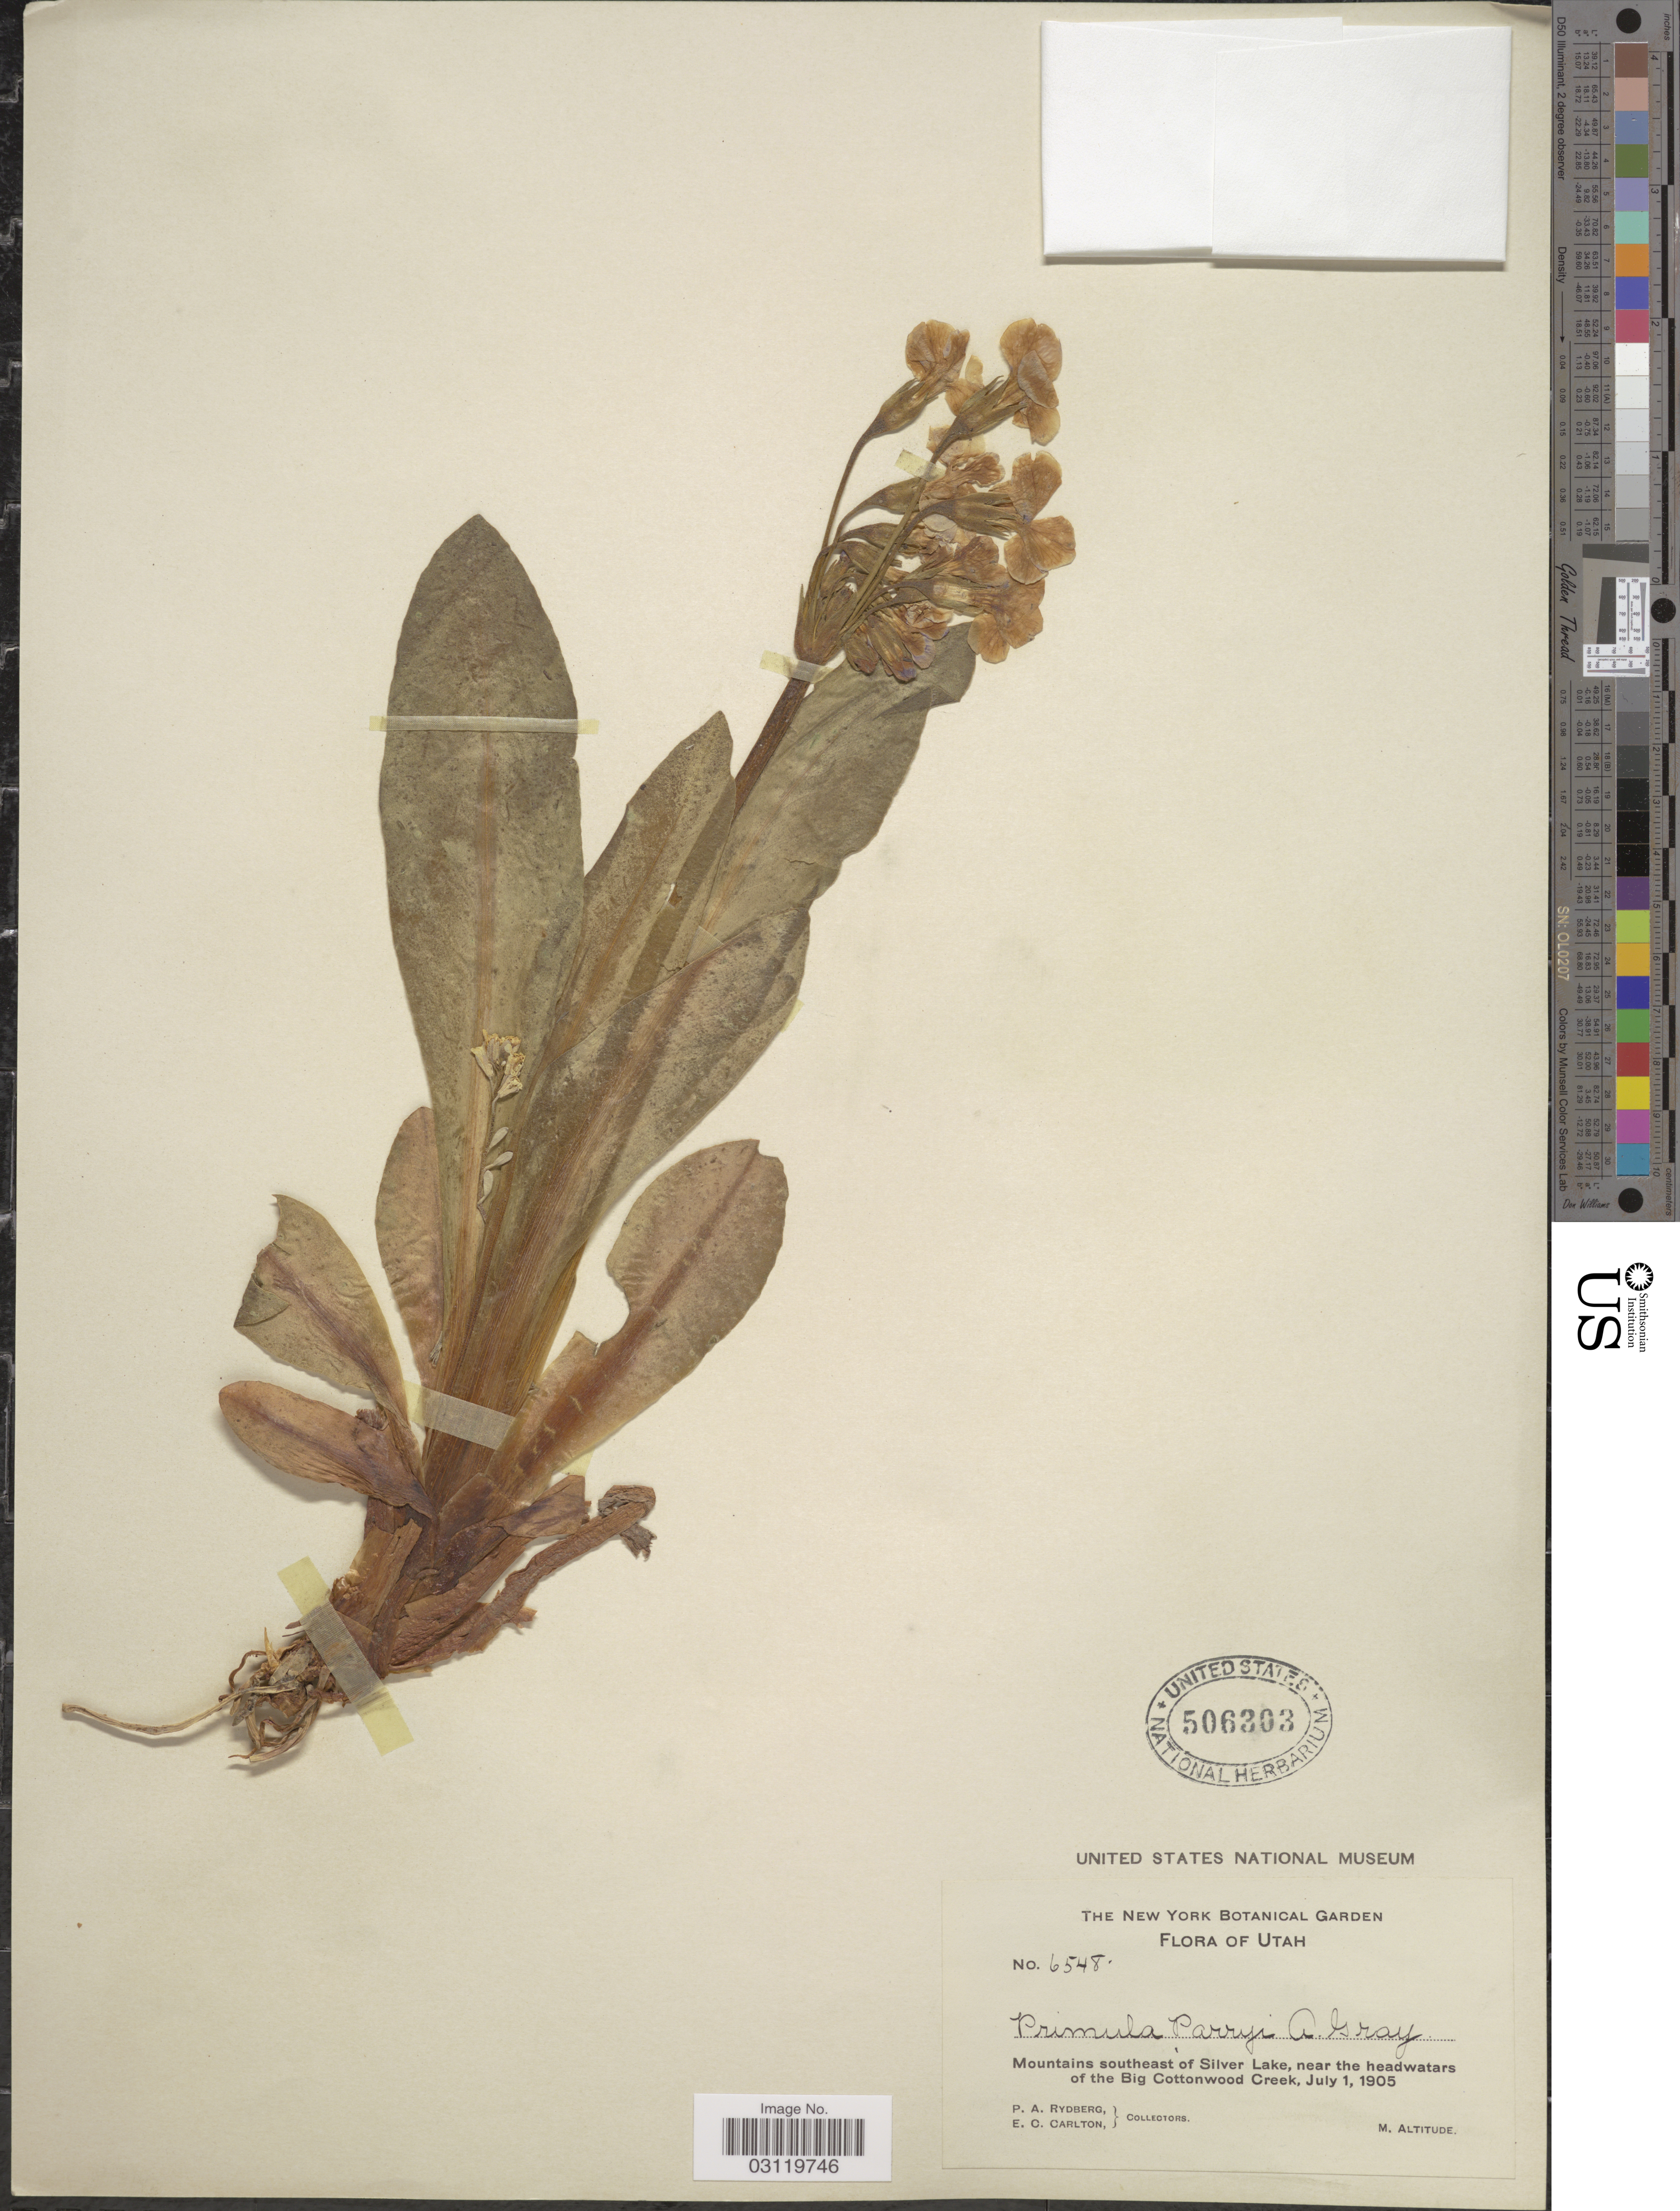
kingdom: Plantae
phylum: Tracheophyta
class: Magnoliopsida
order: Ericales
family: Primulaceae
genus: Primula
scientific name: Primula parryi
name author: A. Gray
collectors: P. A. Rydberg & E. Carlton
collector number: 6548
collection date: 1905-07-01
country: United States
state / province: Utah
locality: Mountains southeast of Silver Lake, near the headwatars of the Big Cottonwood Creek.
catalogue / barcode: US 506303